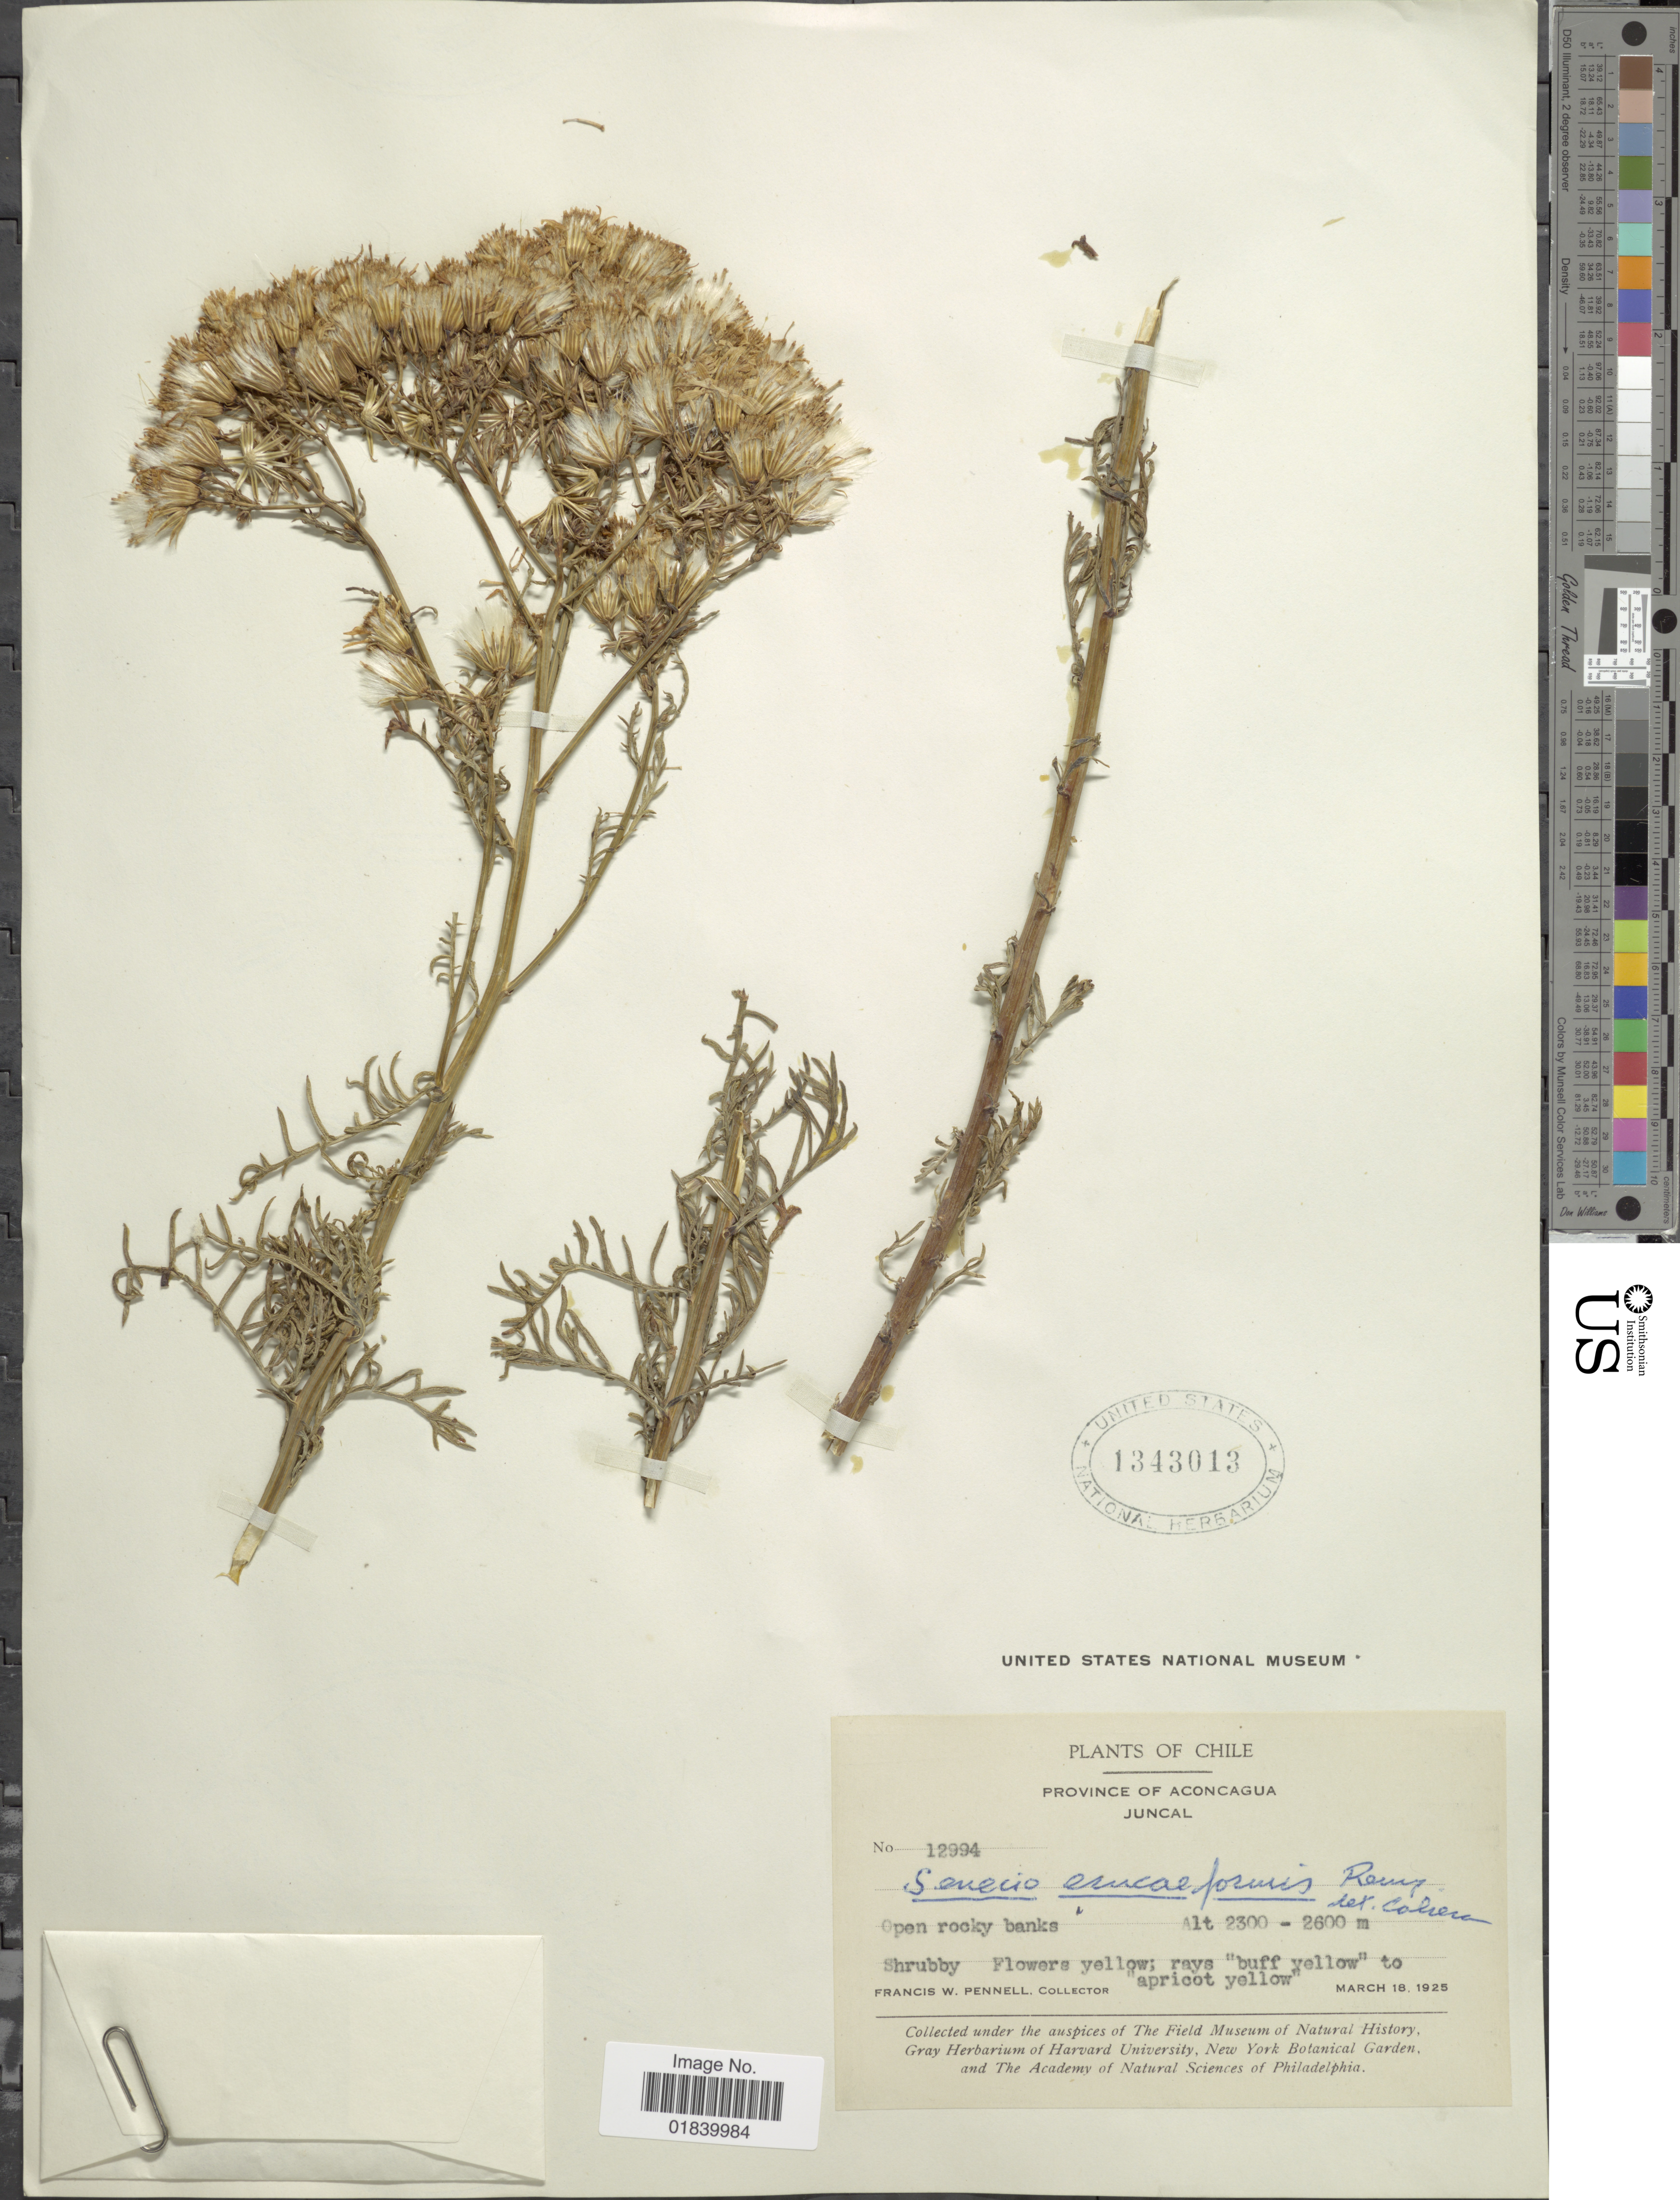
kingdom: Plantae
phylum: Tracheophyta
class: Magnoliopsida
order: Asterales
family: Asteraceae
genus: Jacobaea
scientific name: Jacobaea erucifolia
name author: (L.) G. Gaertn. et al.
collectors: F. W. Pennell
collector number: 12994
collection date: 1925-03-18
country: Chile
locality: Province of Aconcagua, Juncal. Open rocky banks.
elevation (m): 2300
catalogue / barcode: US 1343013